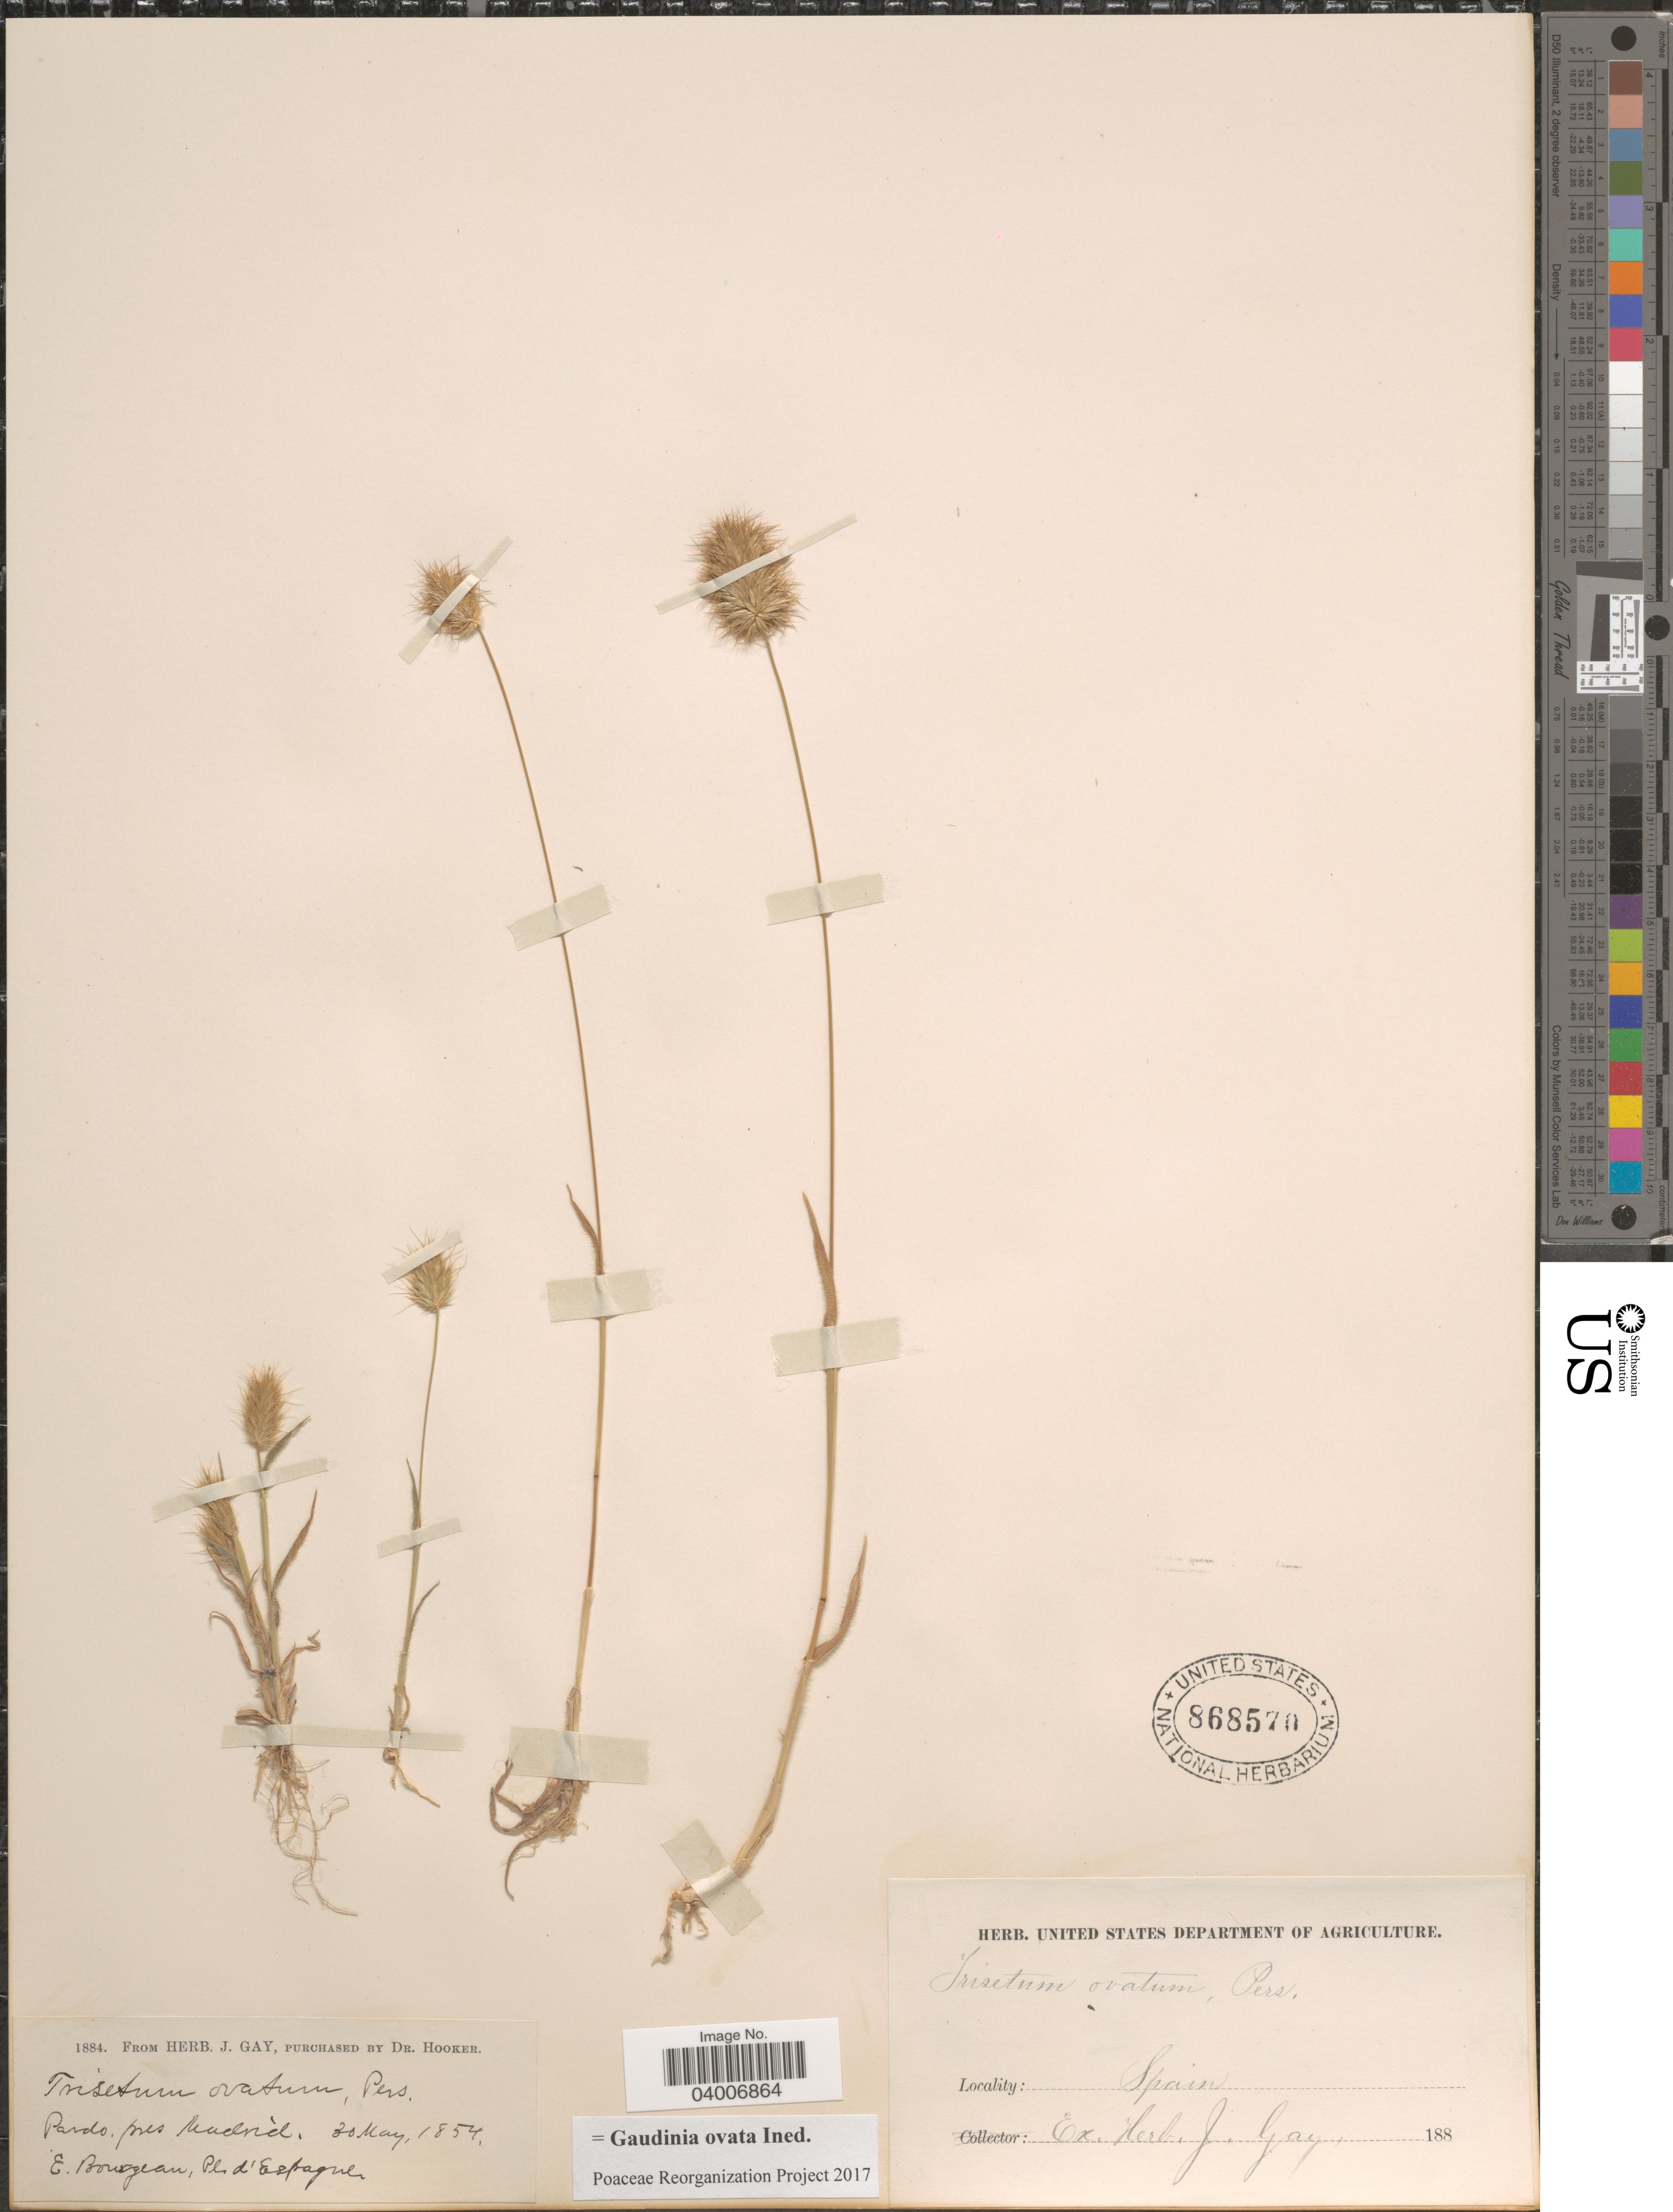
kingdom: Plantae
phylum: Tracheophyta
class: Liliopsida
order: Poales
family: Poaceae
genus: Gaudinia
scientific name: Gaudinia ovata ined.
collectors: E. Bourgeau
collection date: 1854-05-30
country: Spain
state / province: Madrid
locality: Pardo, pres Madríd. Espagne.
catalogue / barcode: US 868570